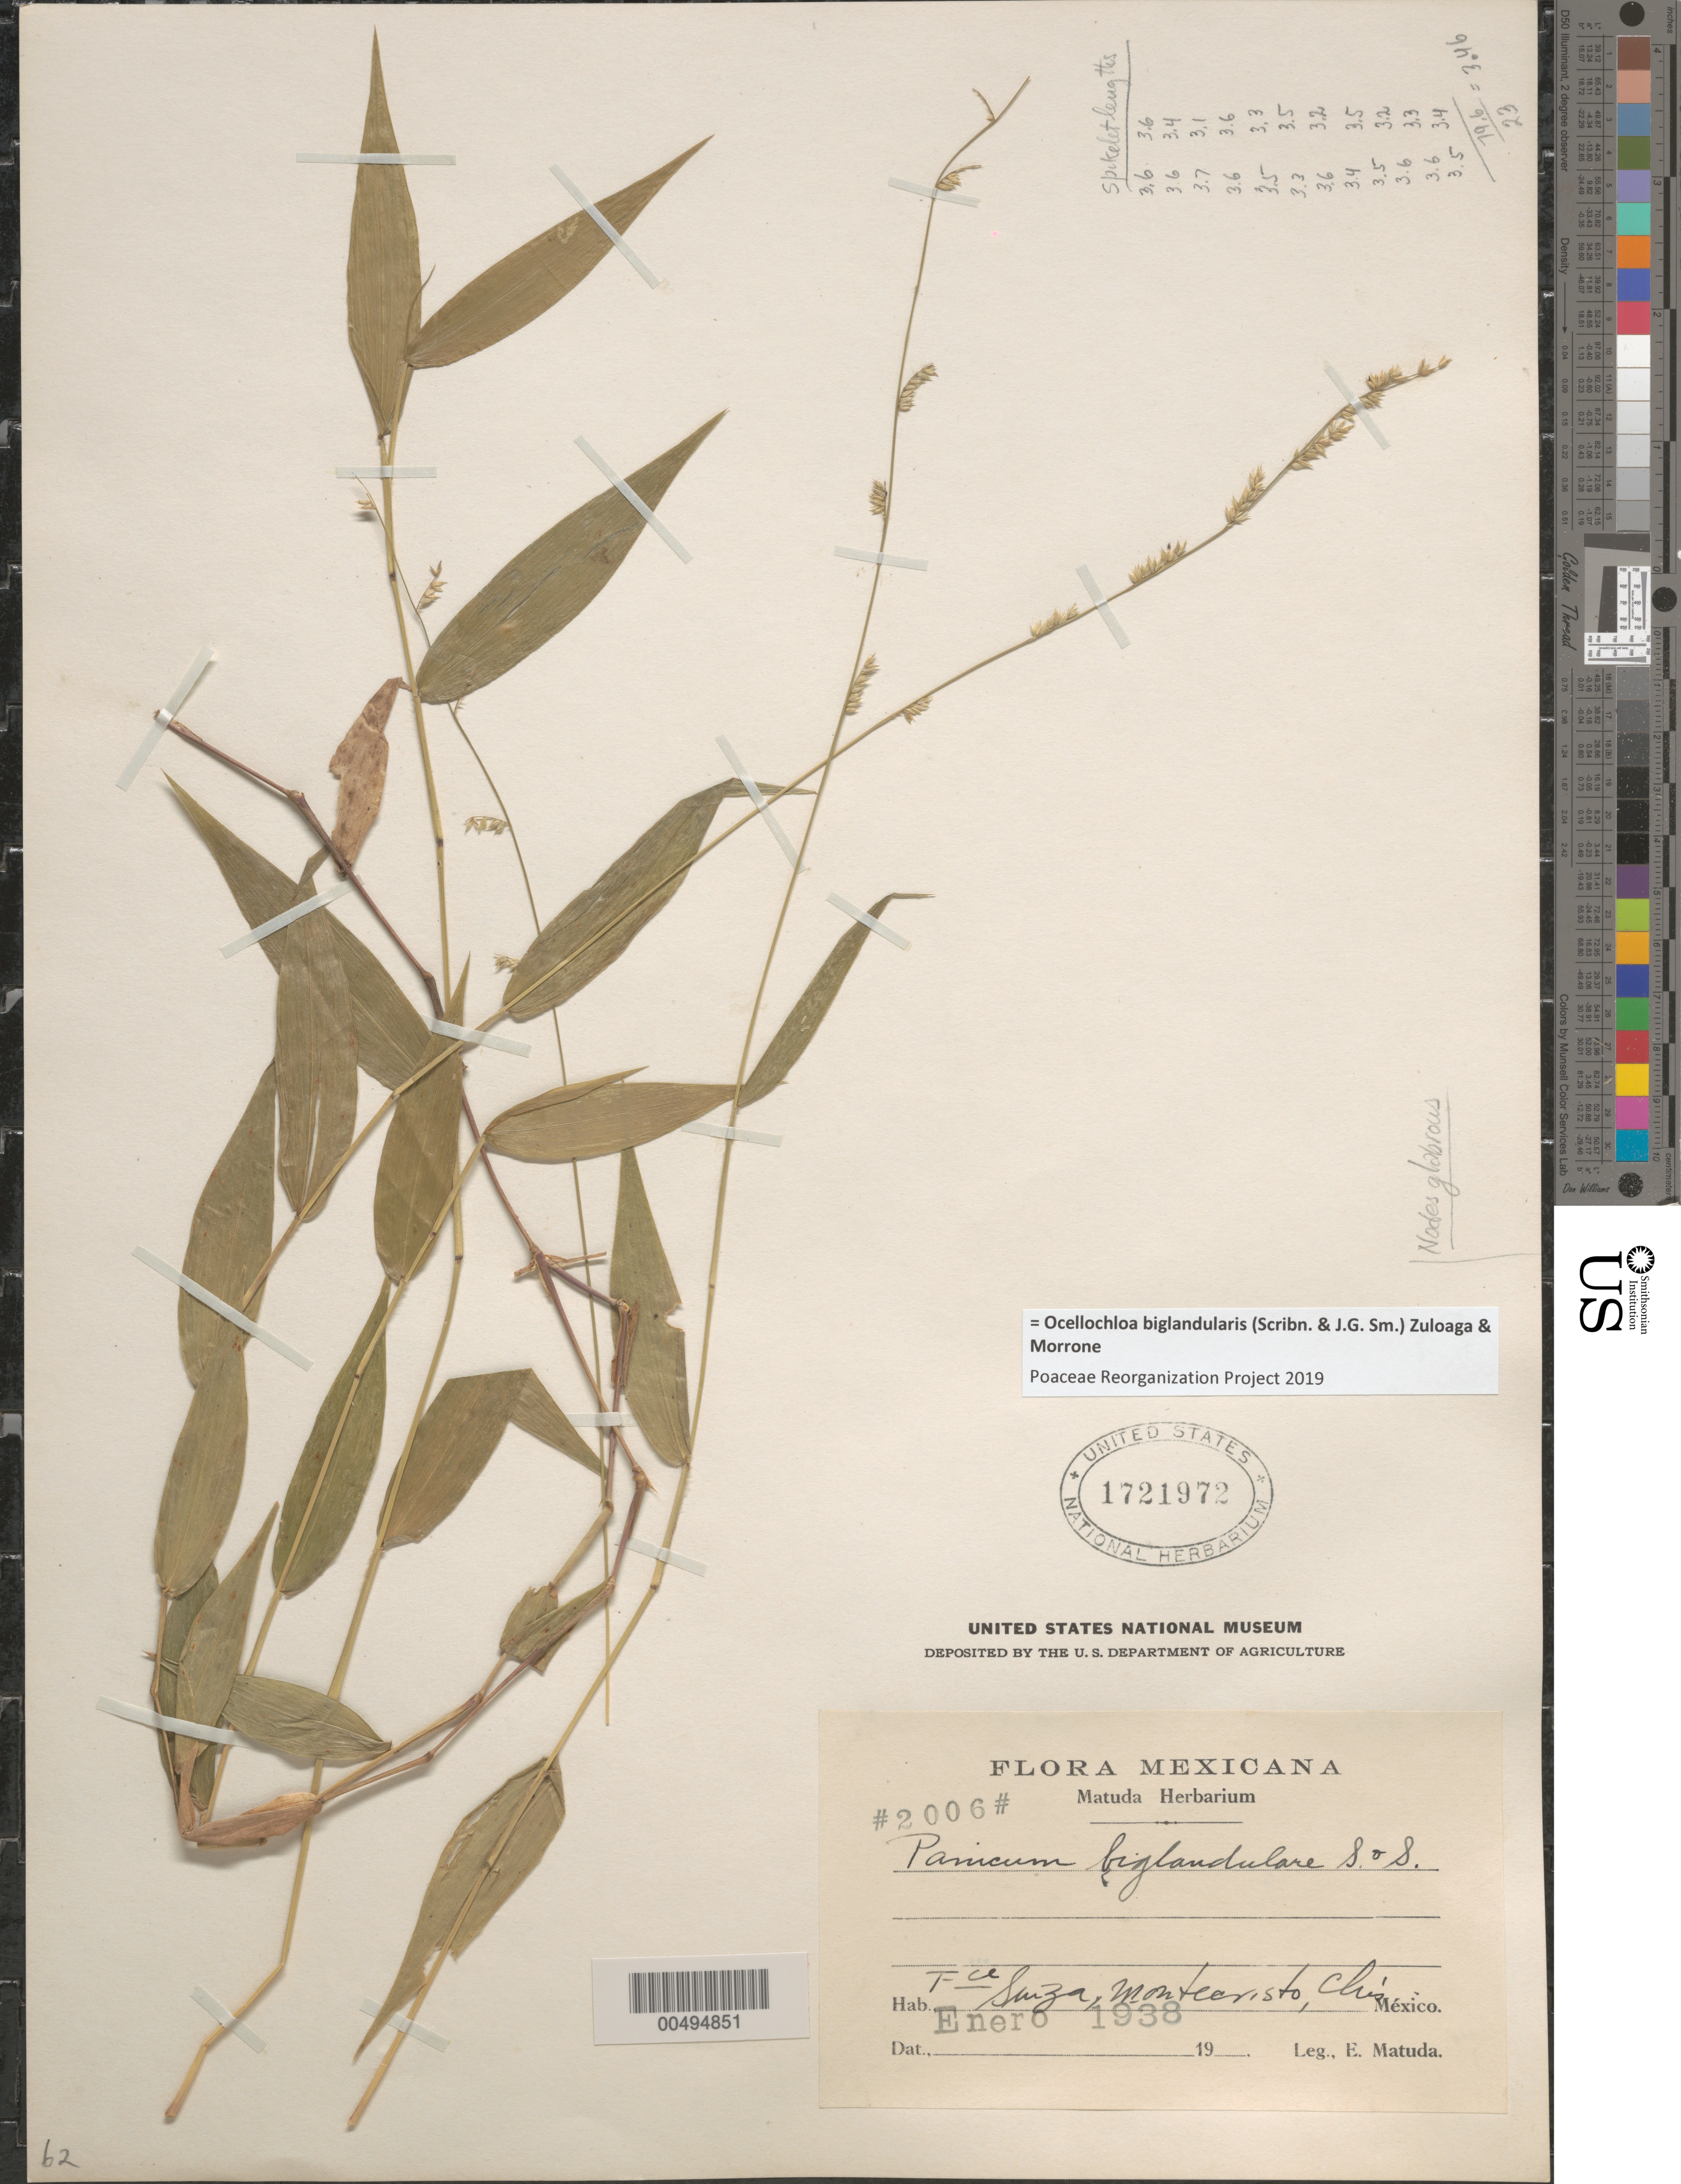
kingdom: Plantae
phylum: Tracheophyta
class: Liliopsida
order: Poales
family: Poaceae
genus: Panicum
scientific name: Panicum biglandulare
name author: Scribn. & J.G. Sm.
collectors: E. Matuda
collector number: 2006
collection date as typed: Jan 1938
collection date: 1938-01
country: Mexico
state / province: Chiapas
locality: Fce. Suiza, Montecristo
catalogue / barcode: US 1721972